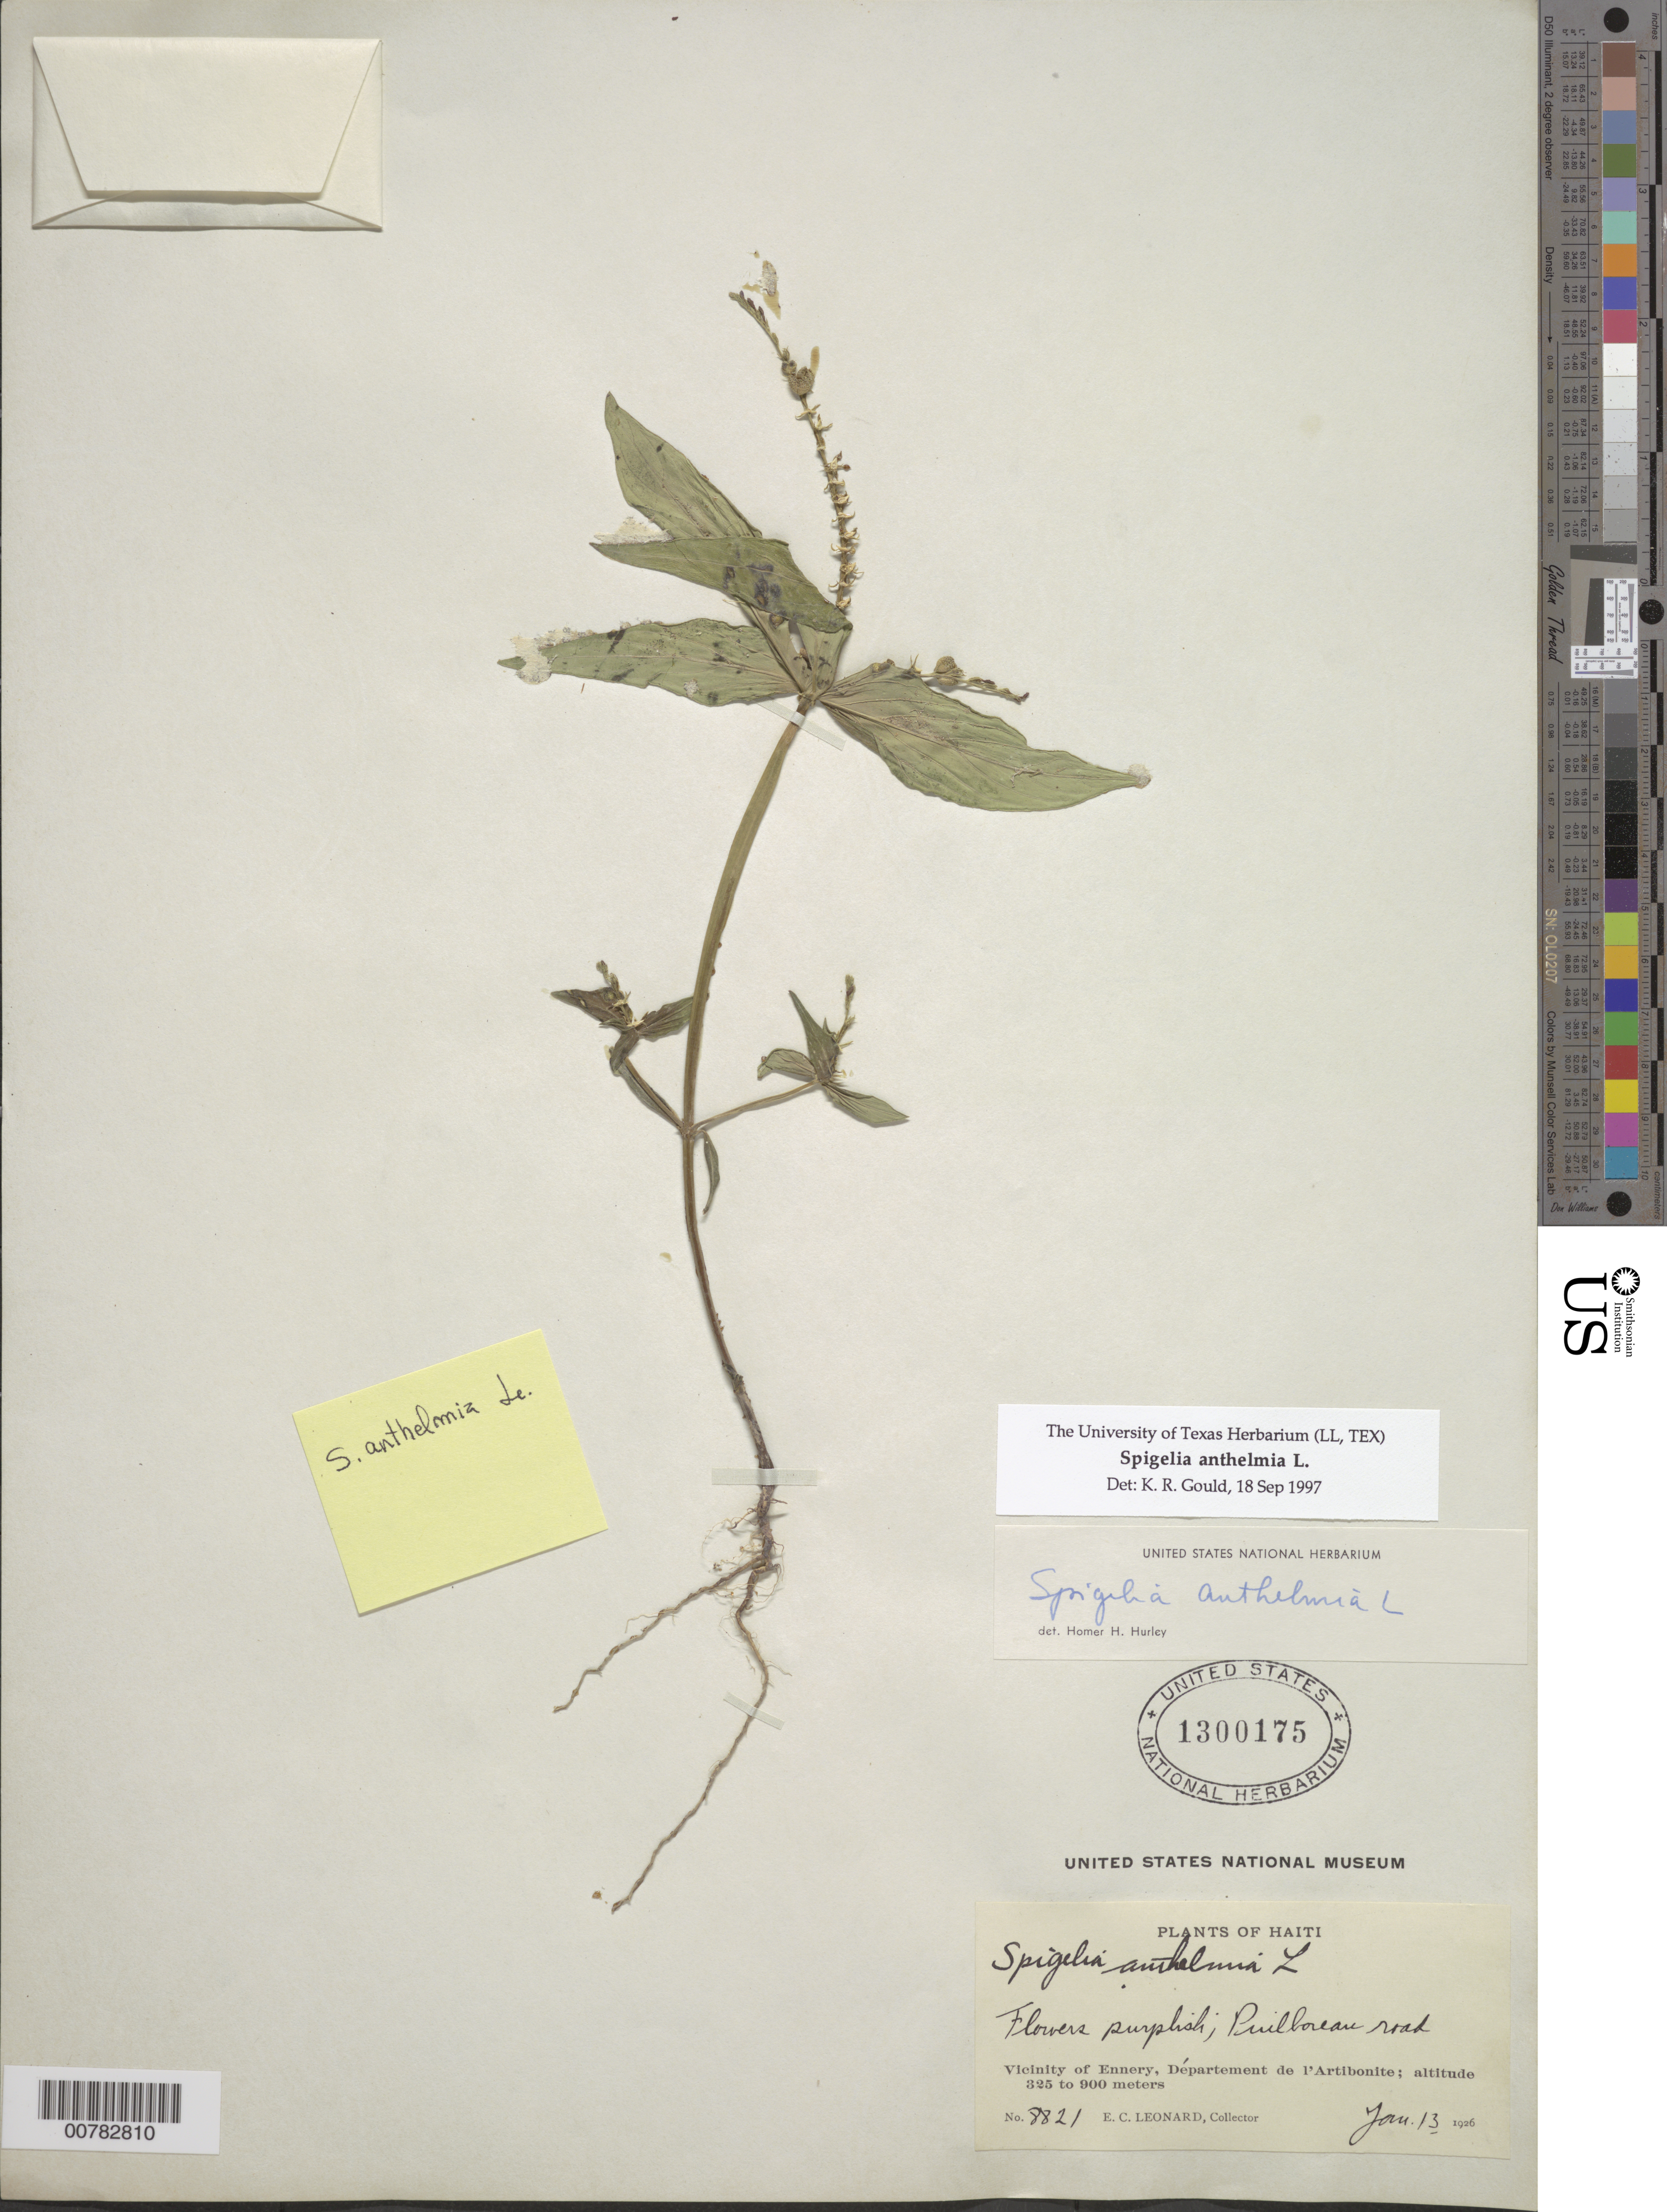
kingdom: Plantae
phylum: Tracheophyta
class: Magnoliopsida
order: Gentianales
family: Loganiaceae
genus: Spigelia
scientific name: Spigelia anthelmia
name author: L.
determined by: Gould, K. R.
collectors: E. C. Leonard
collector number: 8821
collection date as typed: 13 Jan 1926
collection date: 1926-01-13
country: Haiti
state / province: Artibonite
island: Hispaniola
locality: Vicinity of Ennery, Puilboreau road.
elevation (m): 325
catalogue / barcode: US 1300175